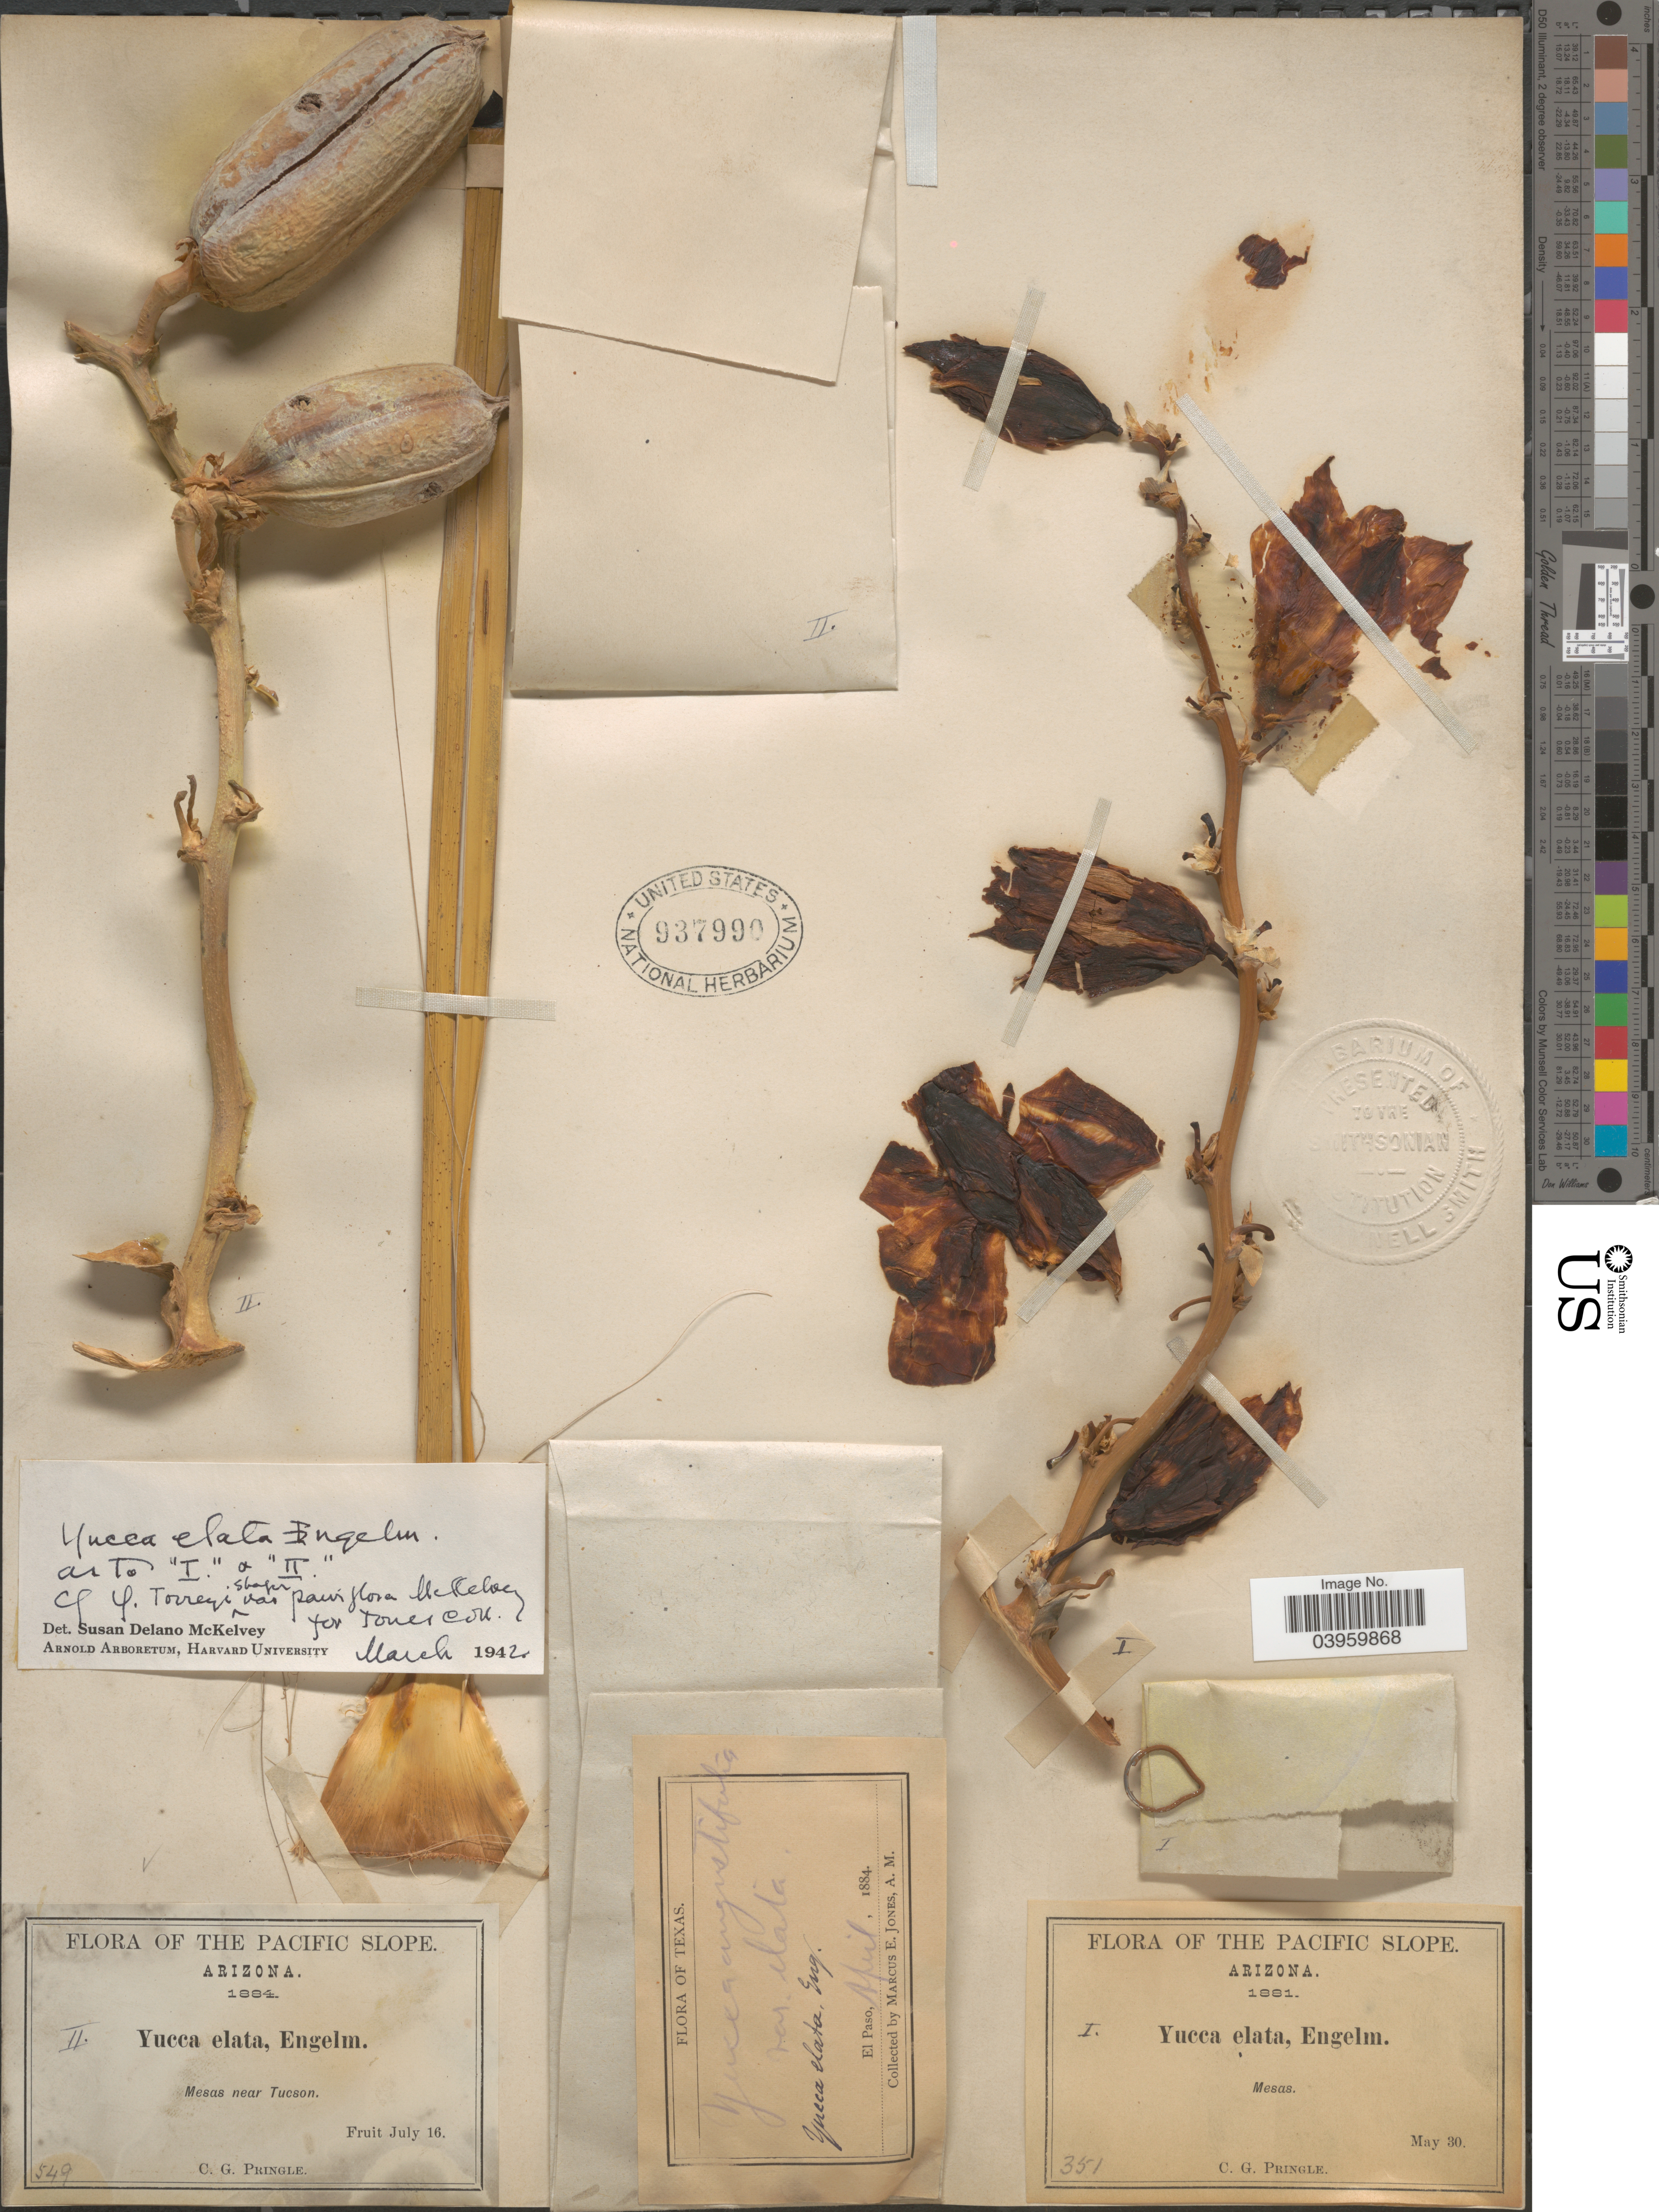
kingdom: Plantae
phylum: Tracheophyta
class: Liliopsida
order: Asparagales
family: Asparagaceae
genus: Yucca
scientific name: Yucca elata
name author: (Engelm.) Engelm.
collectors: C. G. Pringle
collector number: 351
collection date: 1881-05-30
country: United States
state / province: Arizona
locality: Pacific Slope. Mesas.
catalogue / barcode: US 937990-3